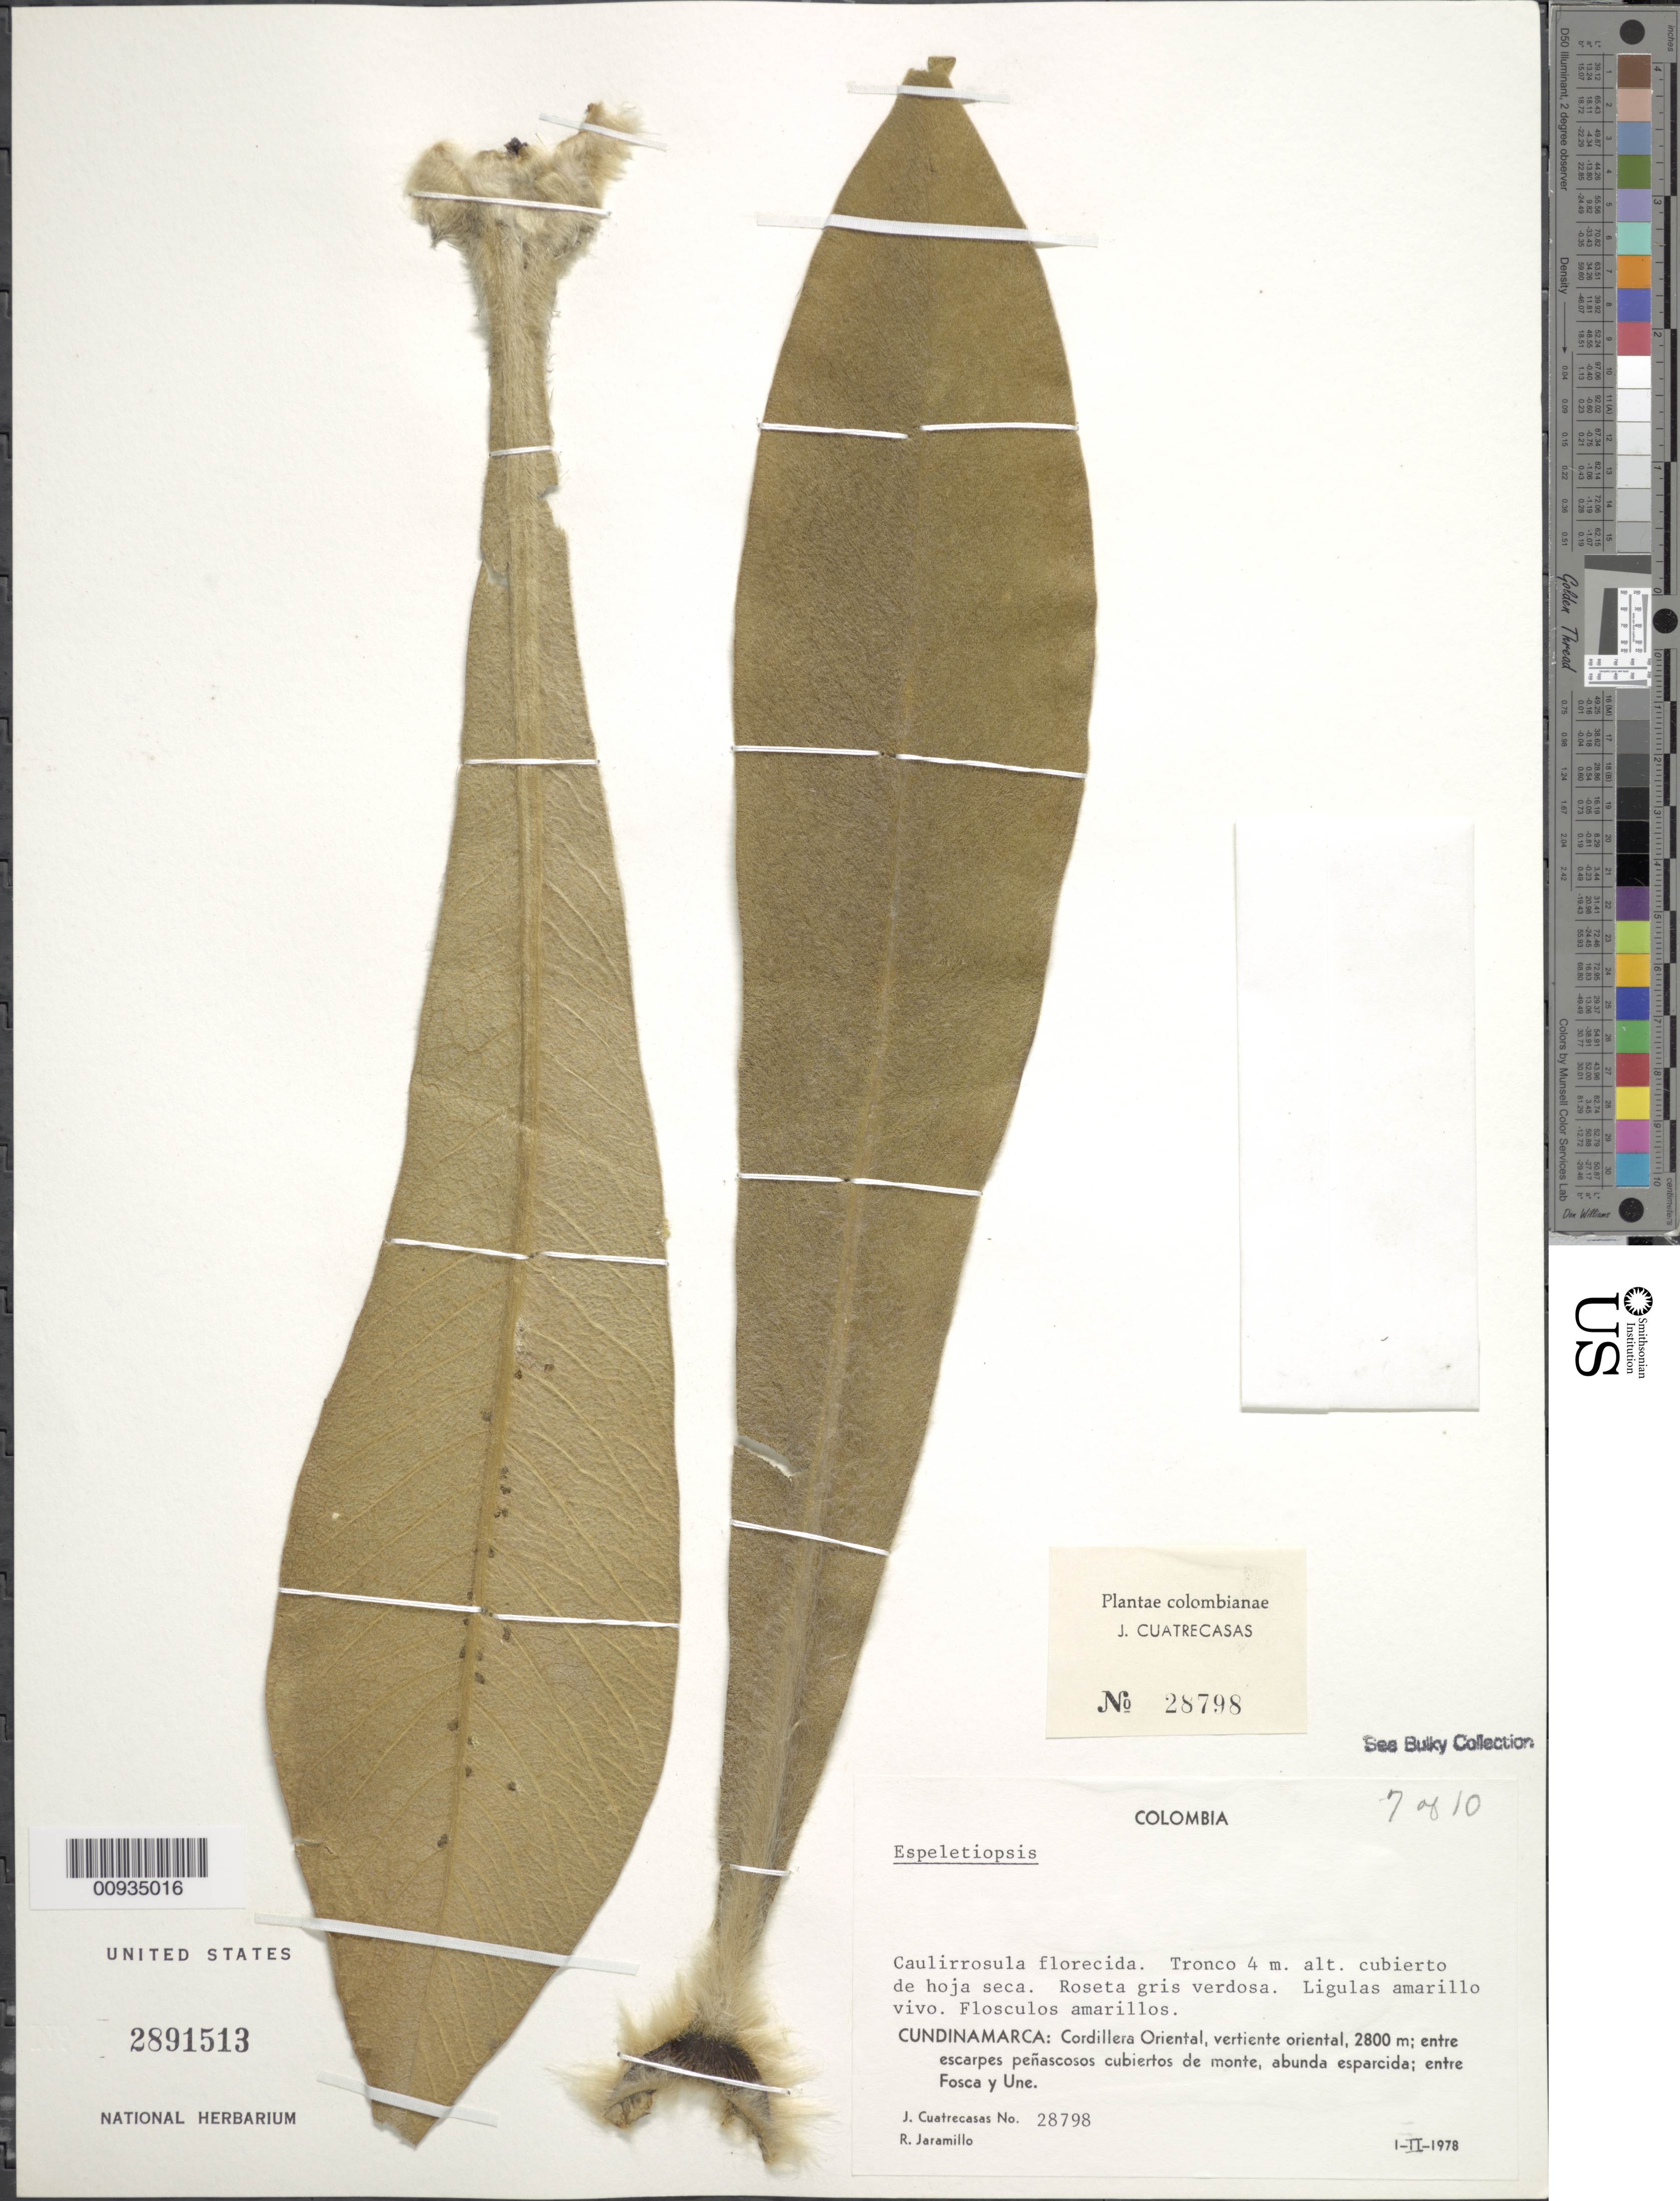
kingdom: Plantae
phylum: Tracheophyta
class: Magnoliopsida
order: Asterales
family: Asteraceae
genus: Espeletiopsis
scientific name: Espeletiopsis sp.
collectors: J. Cuatrecasas & R. Jaramillo M.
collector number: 28798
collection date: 1978-02-01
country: Colombia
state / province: Cundinamarca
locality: Cordillera Oriental, vertiente oriental, entre Fosca y Une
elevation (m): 2800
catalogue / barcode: US 2891513